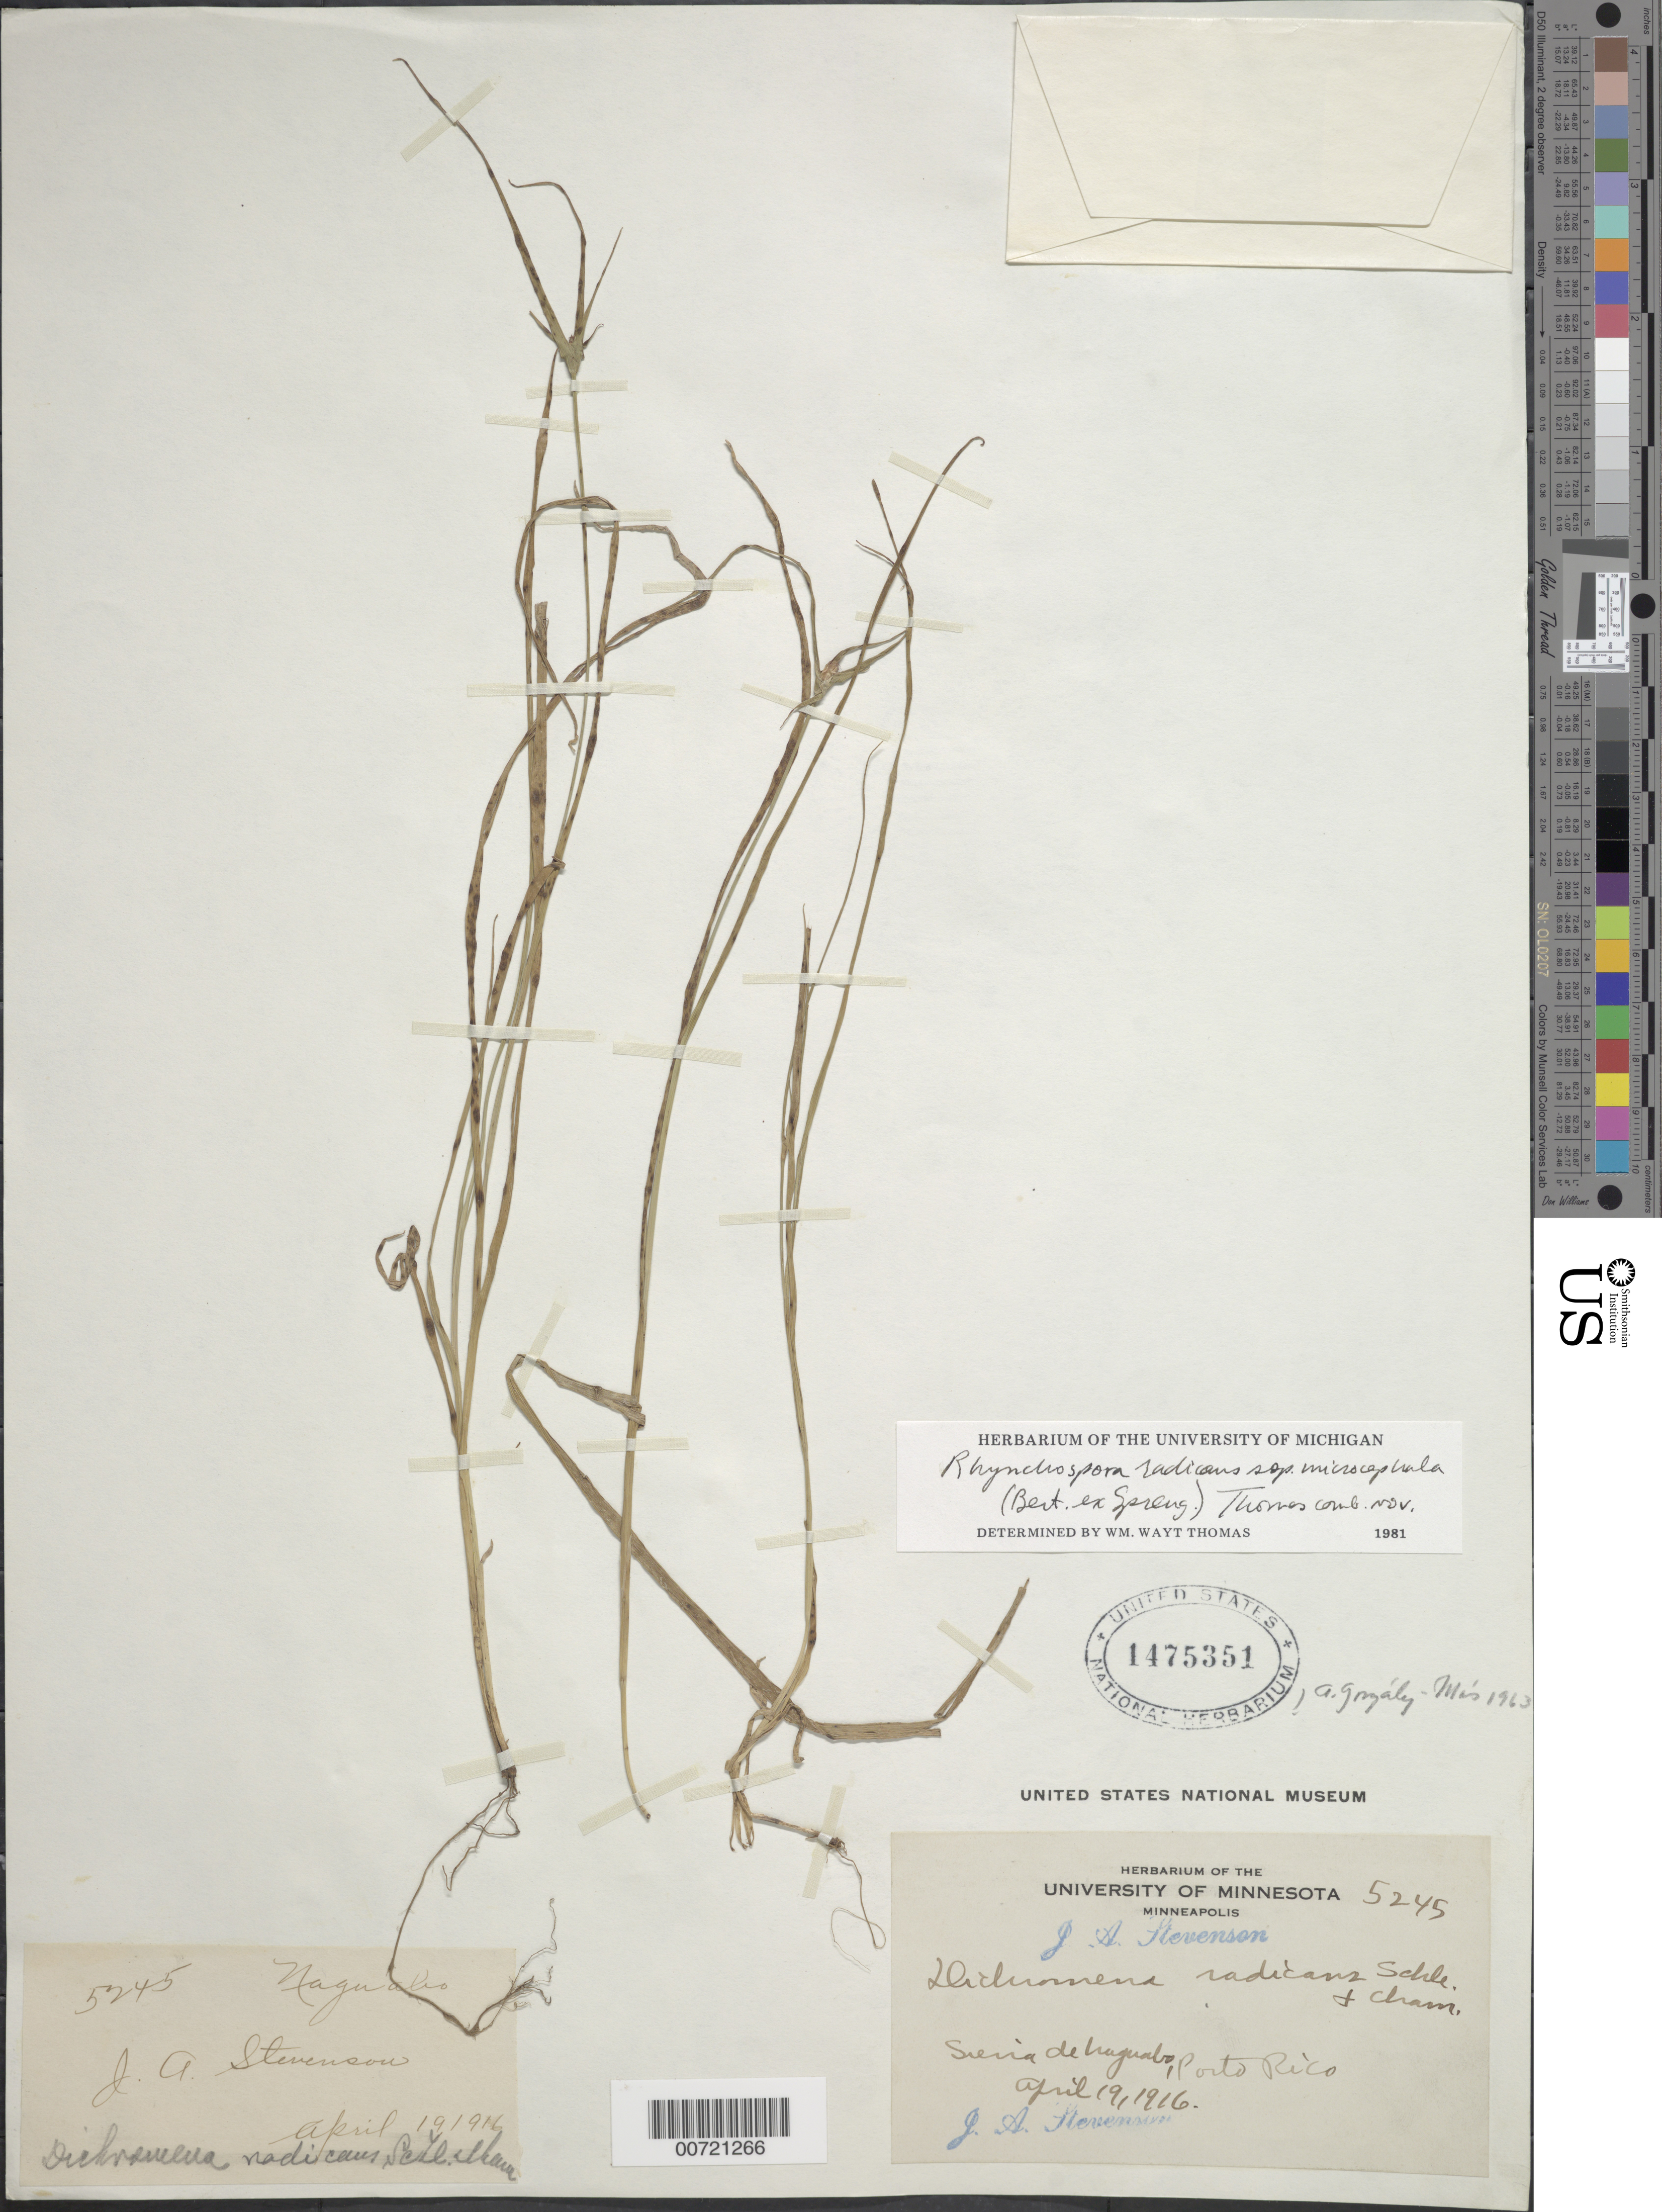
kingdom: Plantae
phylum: Tracheophyta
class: Liliopsida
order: Poales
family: Cyperaceae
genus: Rhynchospora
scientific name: Rhynchospora radicans subsp. microcephala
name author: (Bertero ex Spreng.) W.W. Thomas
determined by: Thomas, W. W.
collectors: J. Stevenson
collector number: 5245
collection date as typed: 19 Apr 1916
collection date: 1916-04-19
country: Puerto Rico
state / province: Naguabo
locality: Sierra de Naguabo.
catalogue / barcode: US 1475351